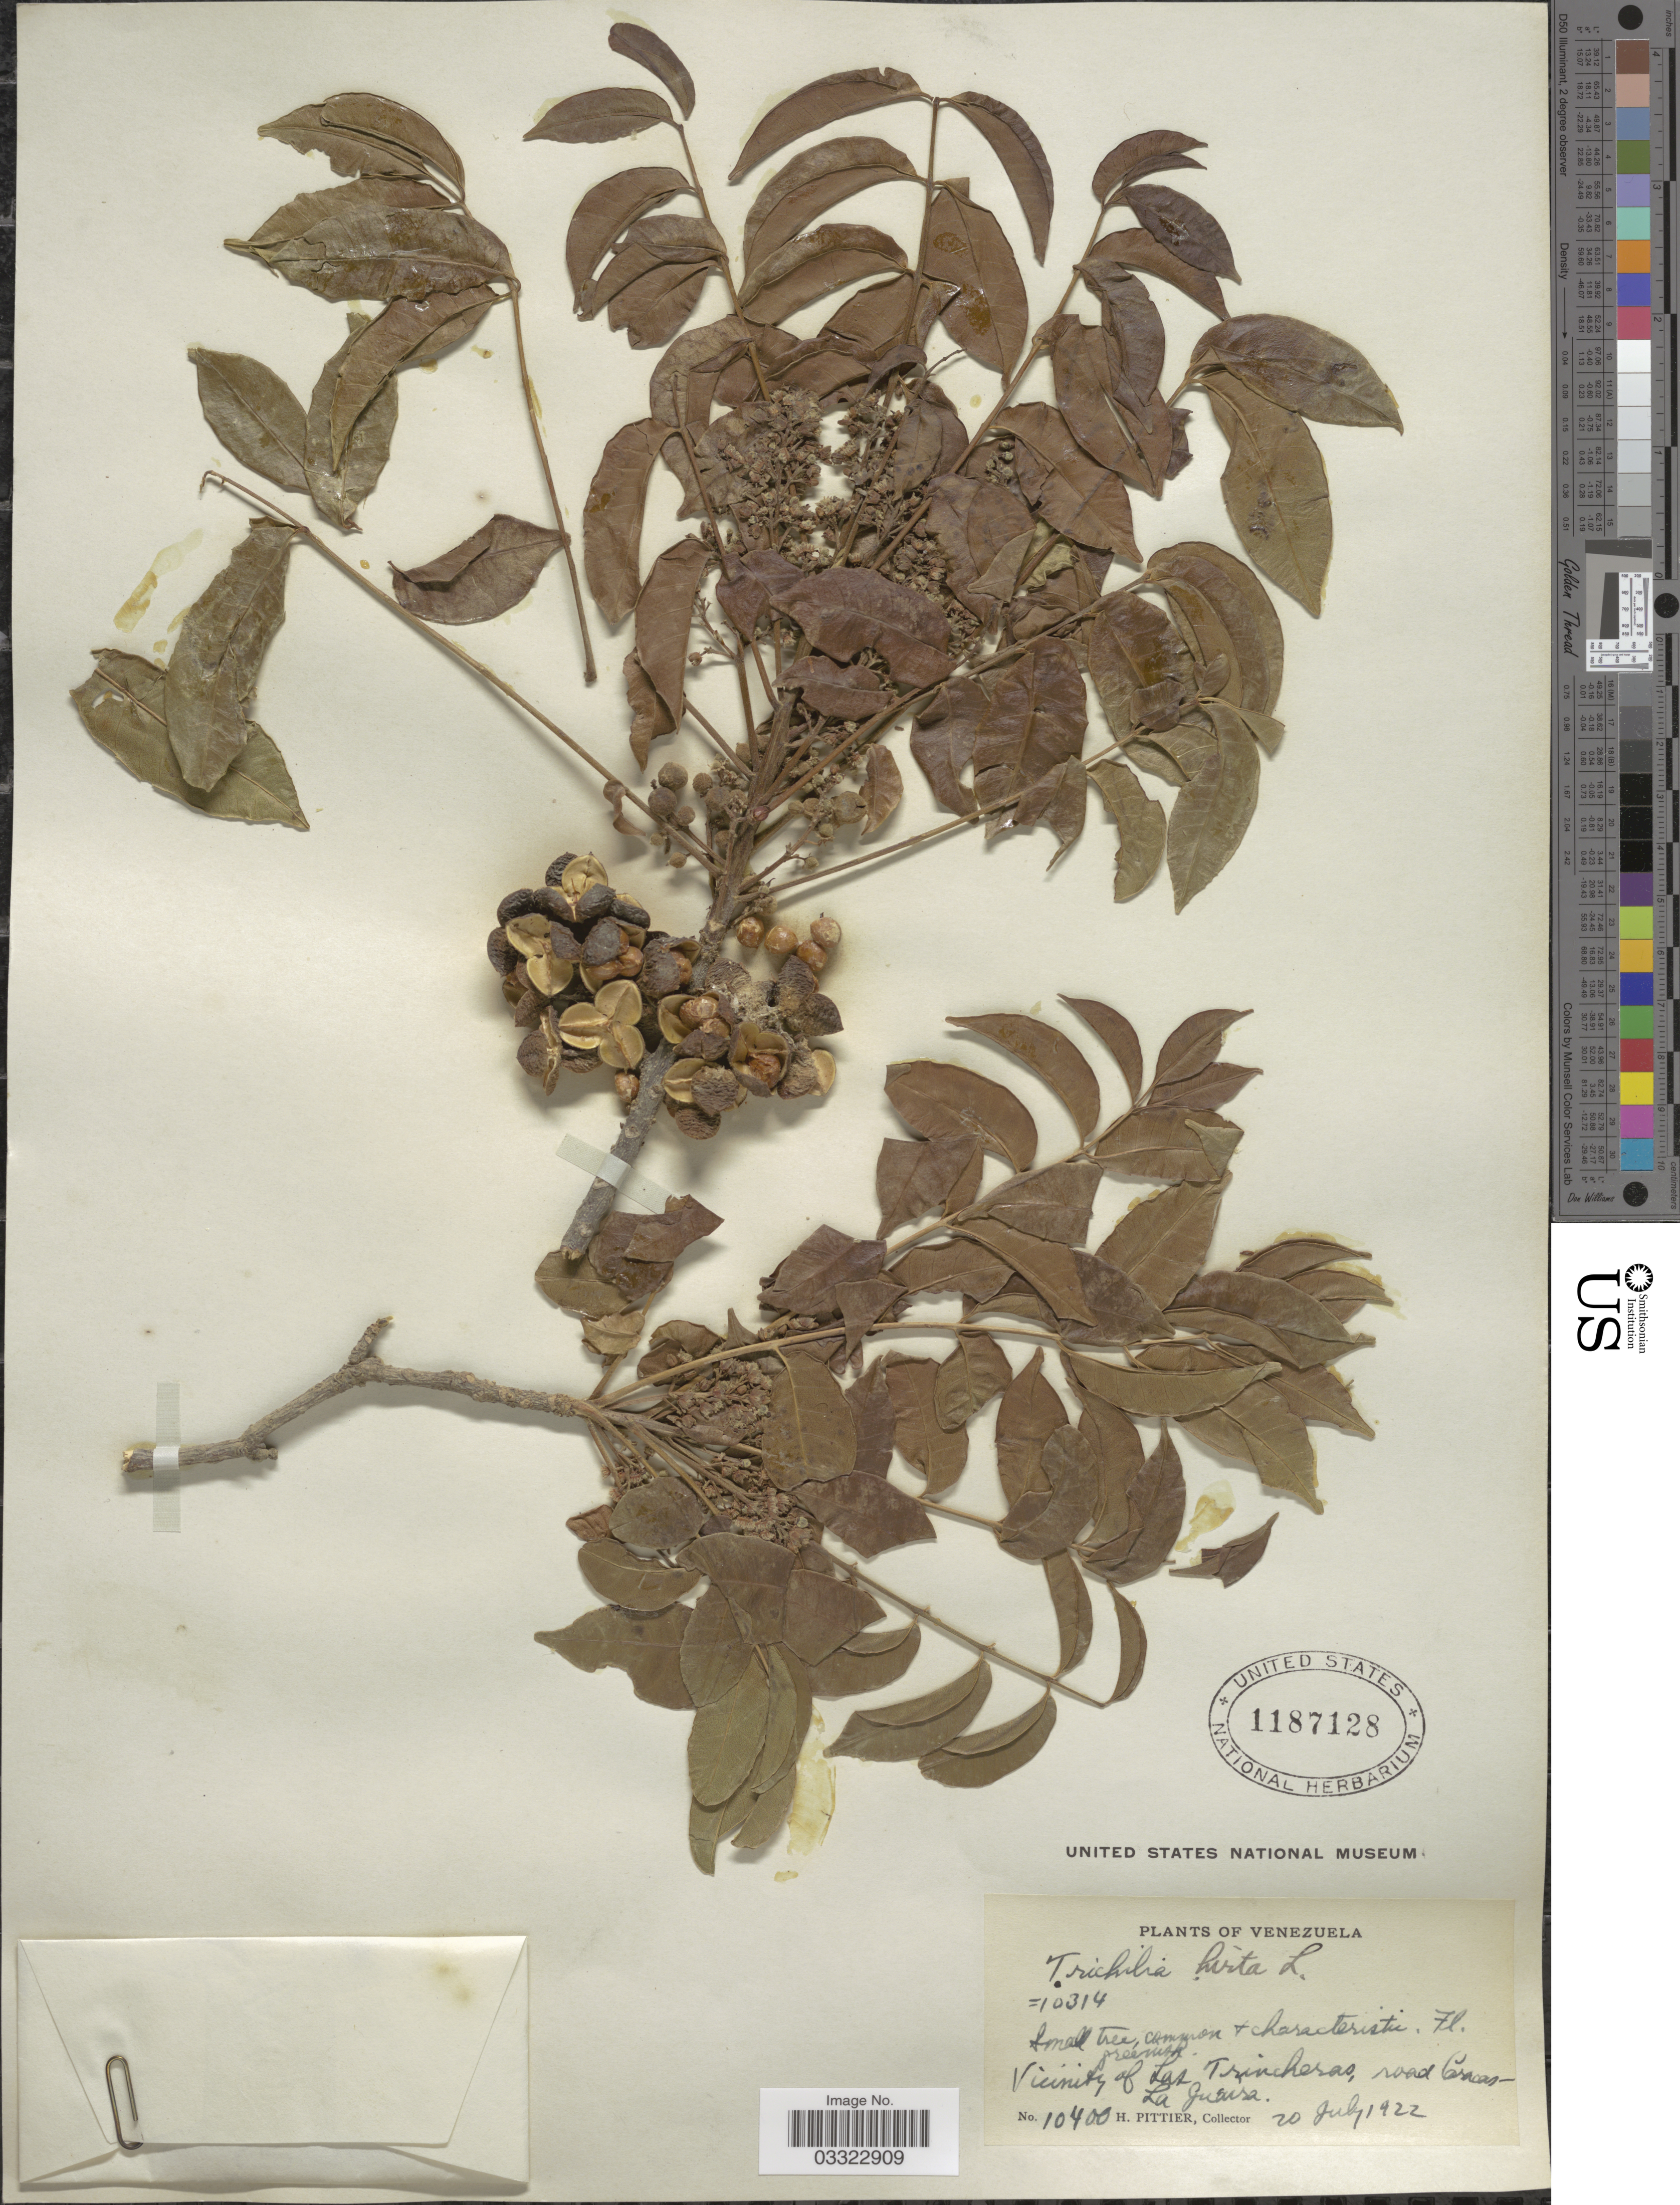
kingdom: Plantae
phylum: Tracheophyta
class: Magnoliopsida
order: Sapindales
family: Meliaceae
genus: Trichilia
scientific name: Trichilia hirta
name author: L.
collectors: H. F. Pittier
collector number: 10400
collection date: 1922-07-20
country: Venezuela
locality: Vicinity of Las Trincherao, road Caracas - La Guaira.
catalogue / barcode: US 1187128